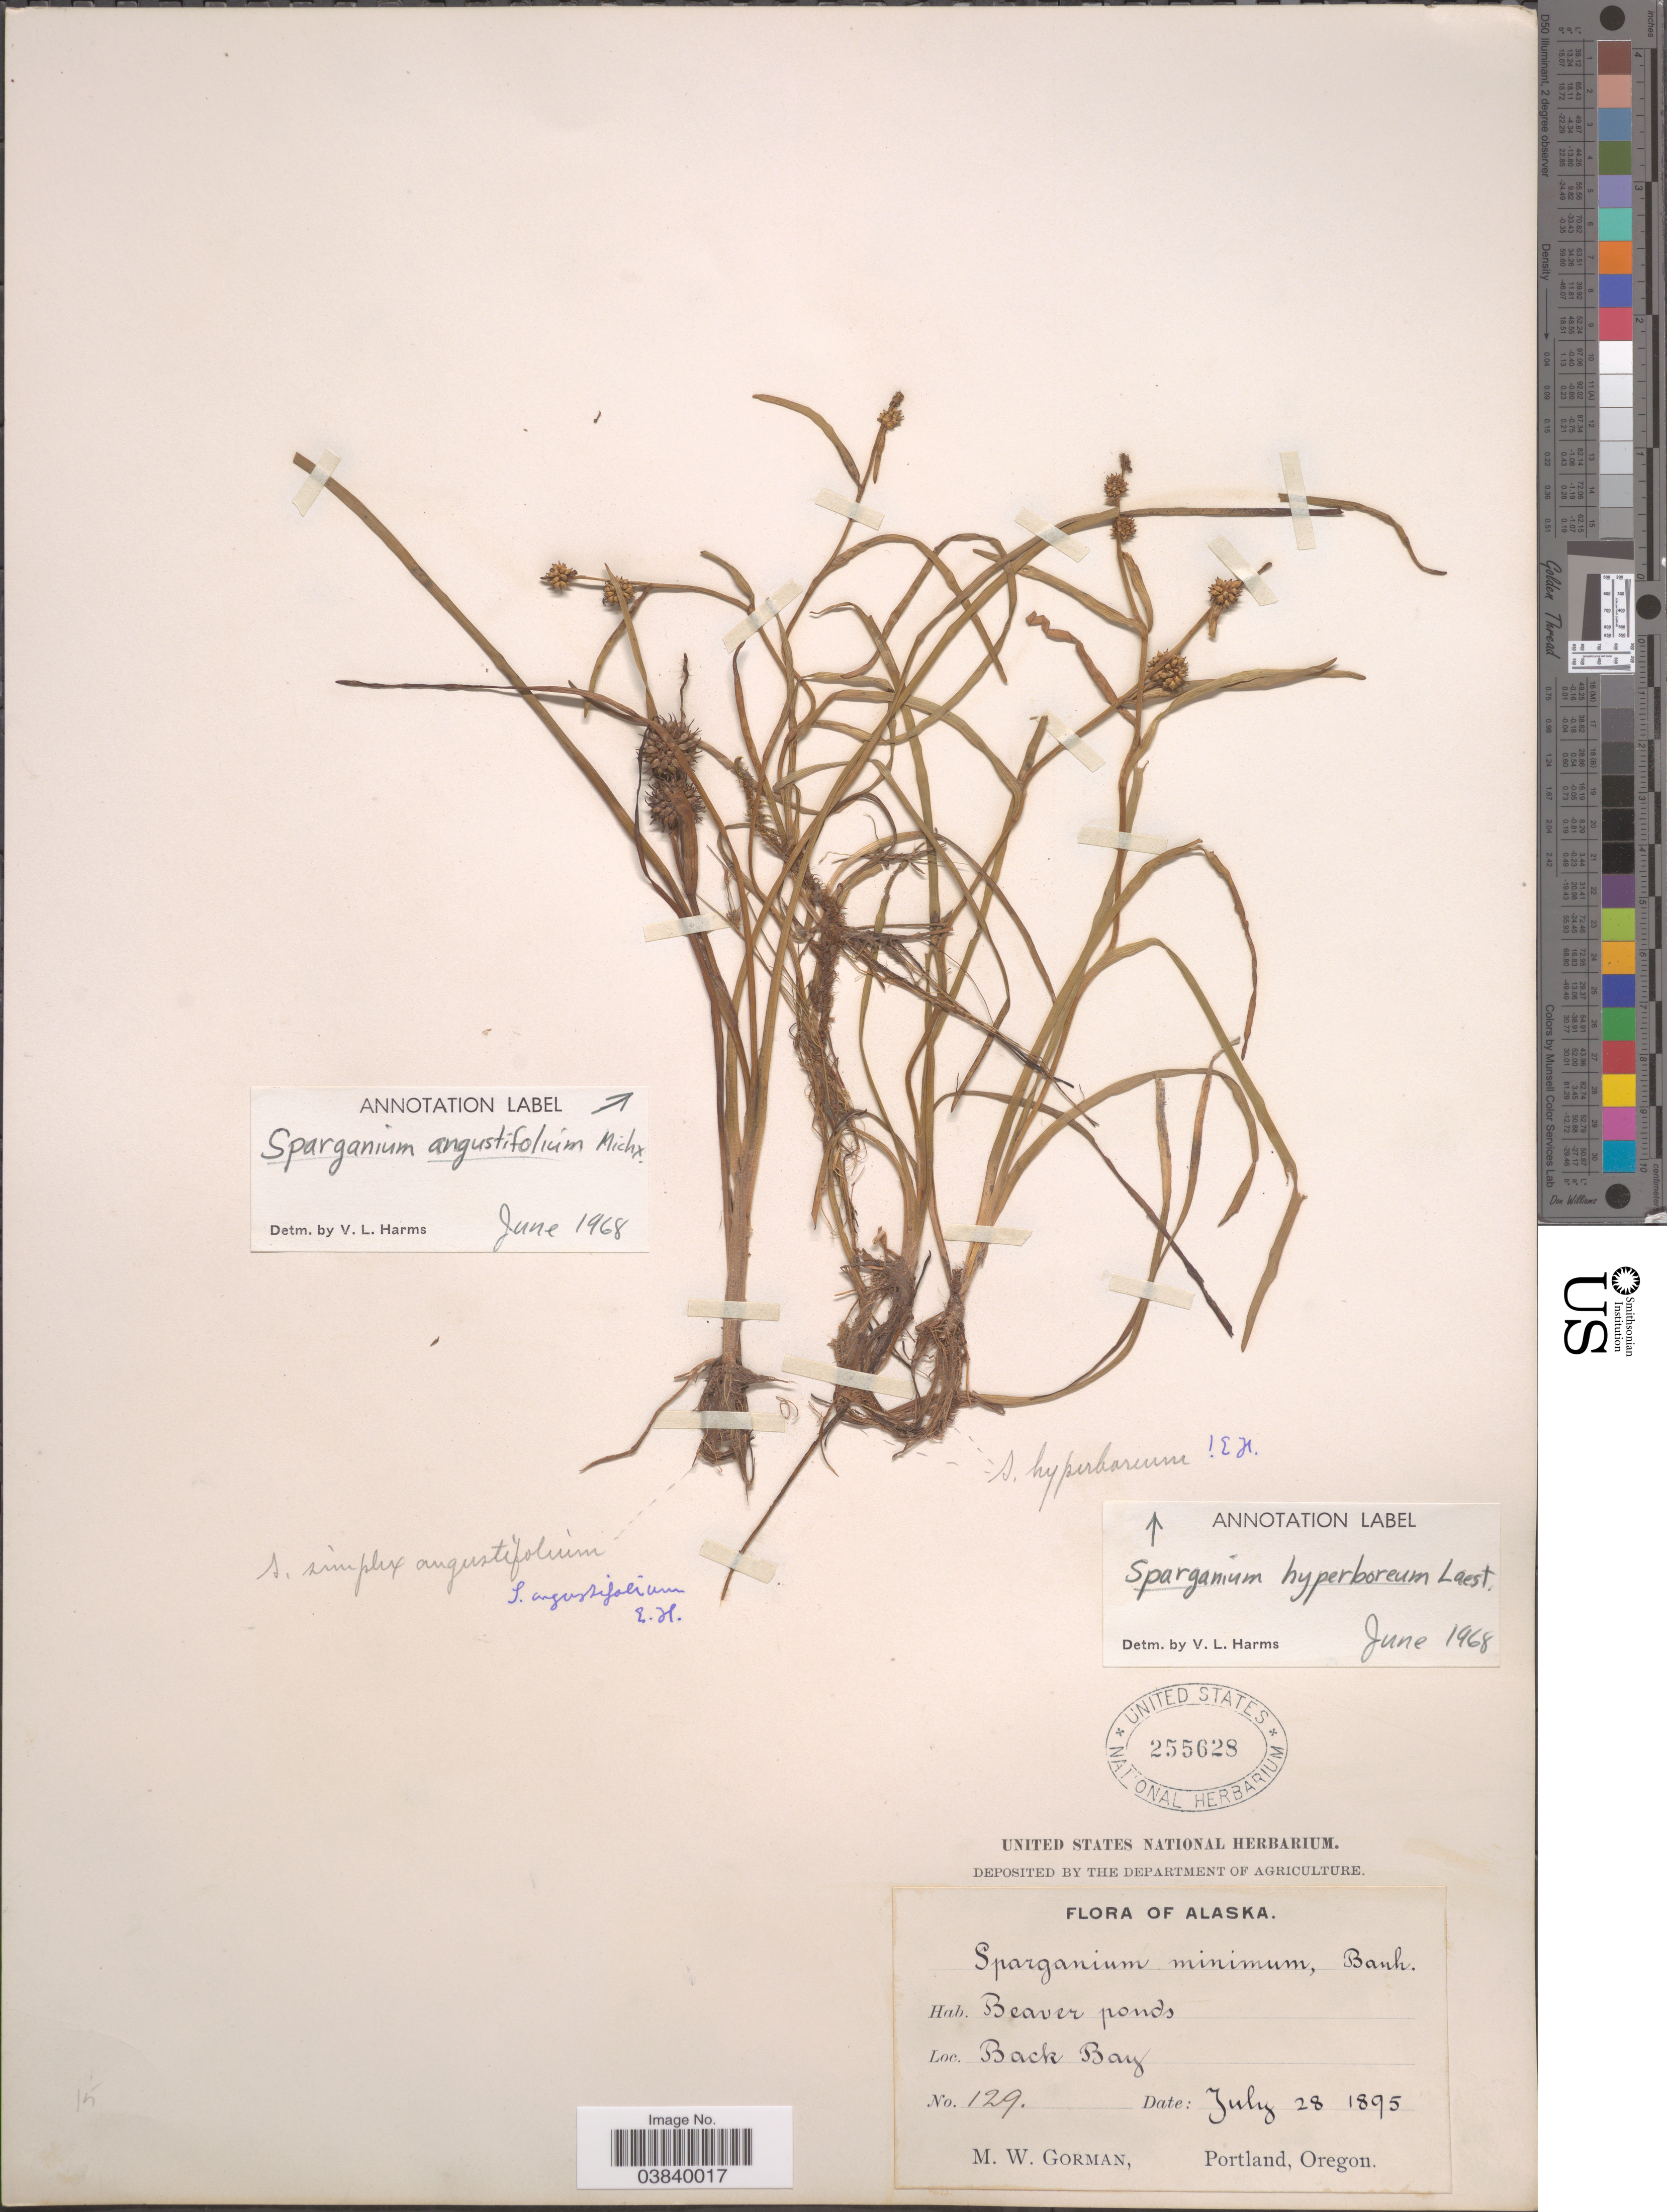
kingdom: Plantae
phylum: Tracheophyta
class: Liliopsida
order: Poales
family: Typhaceae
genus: Sparganium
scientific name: Sparganium angustifolium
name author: Michx.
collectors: M. W. Gorman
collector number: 129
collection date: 1895-07-28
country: United States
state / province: Alaska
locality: Beaver ponds. Back Bay.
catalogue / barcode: US 255628